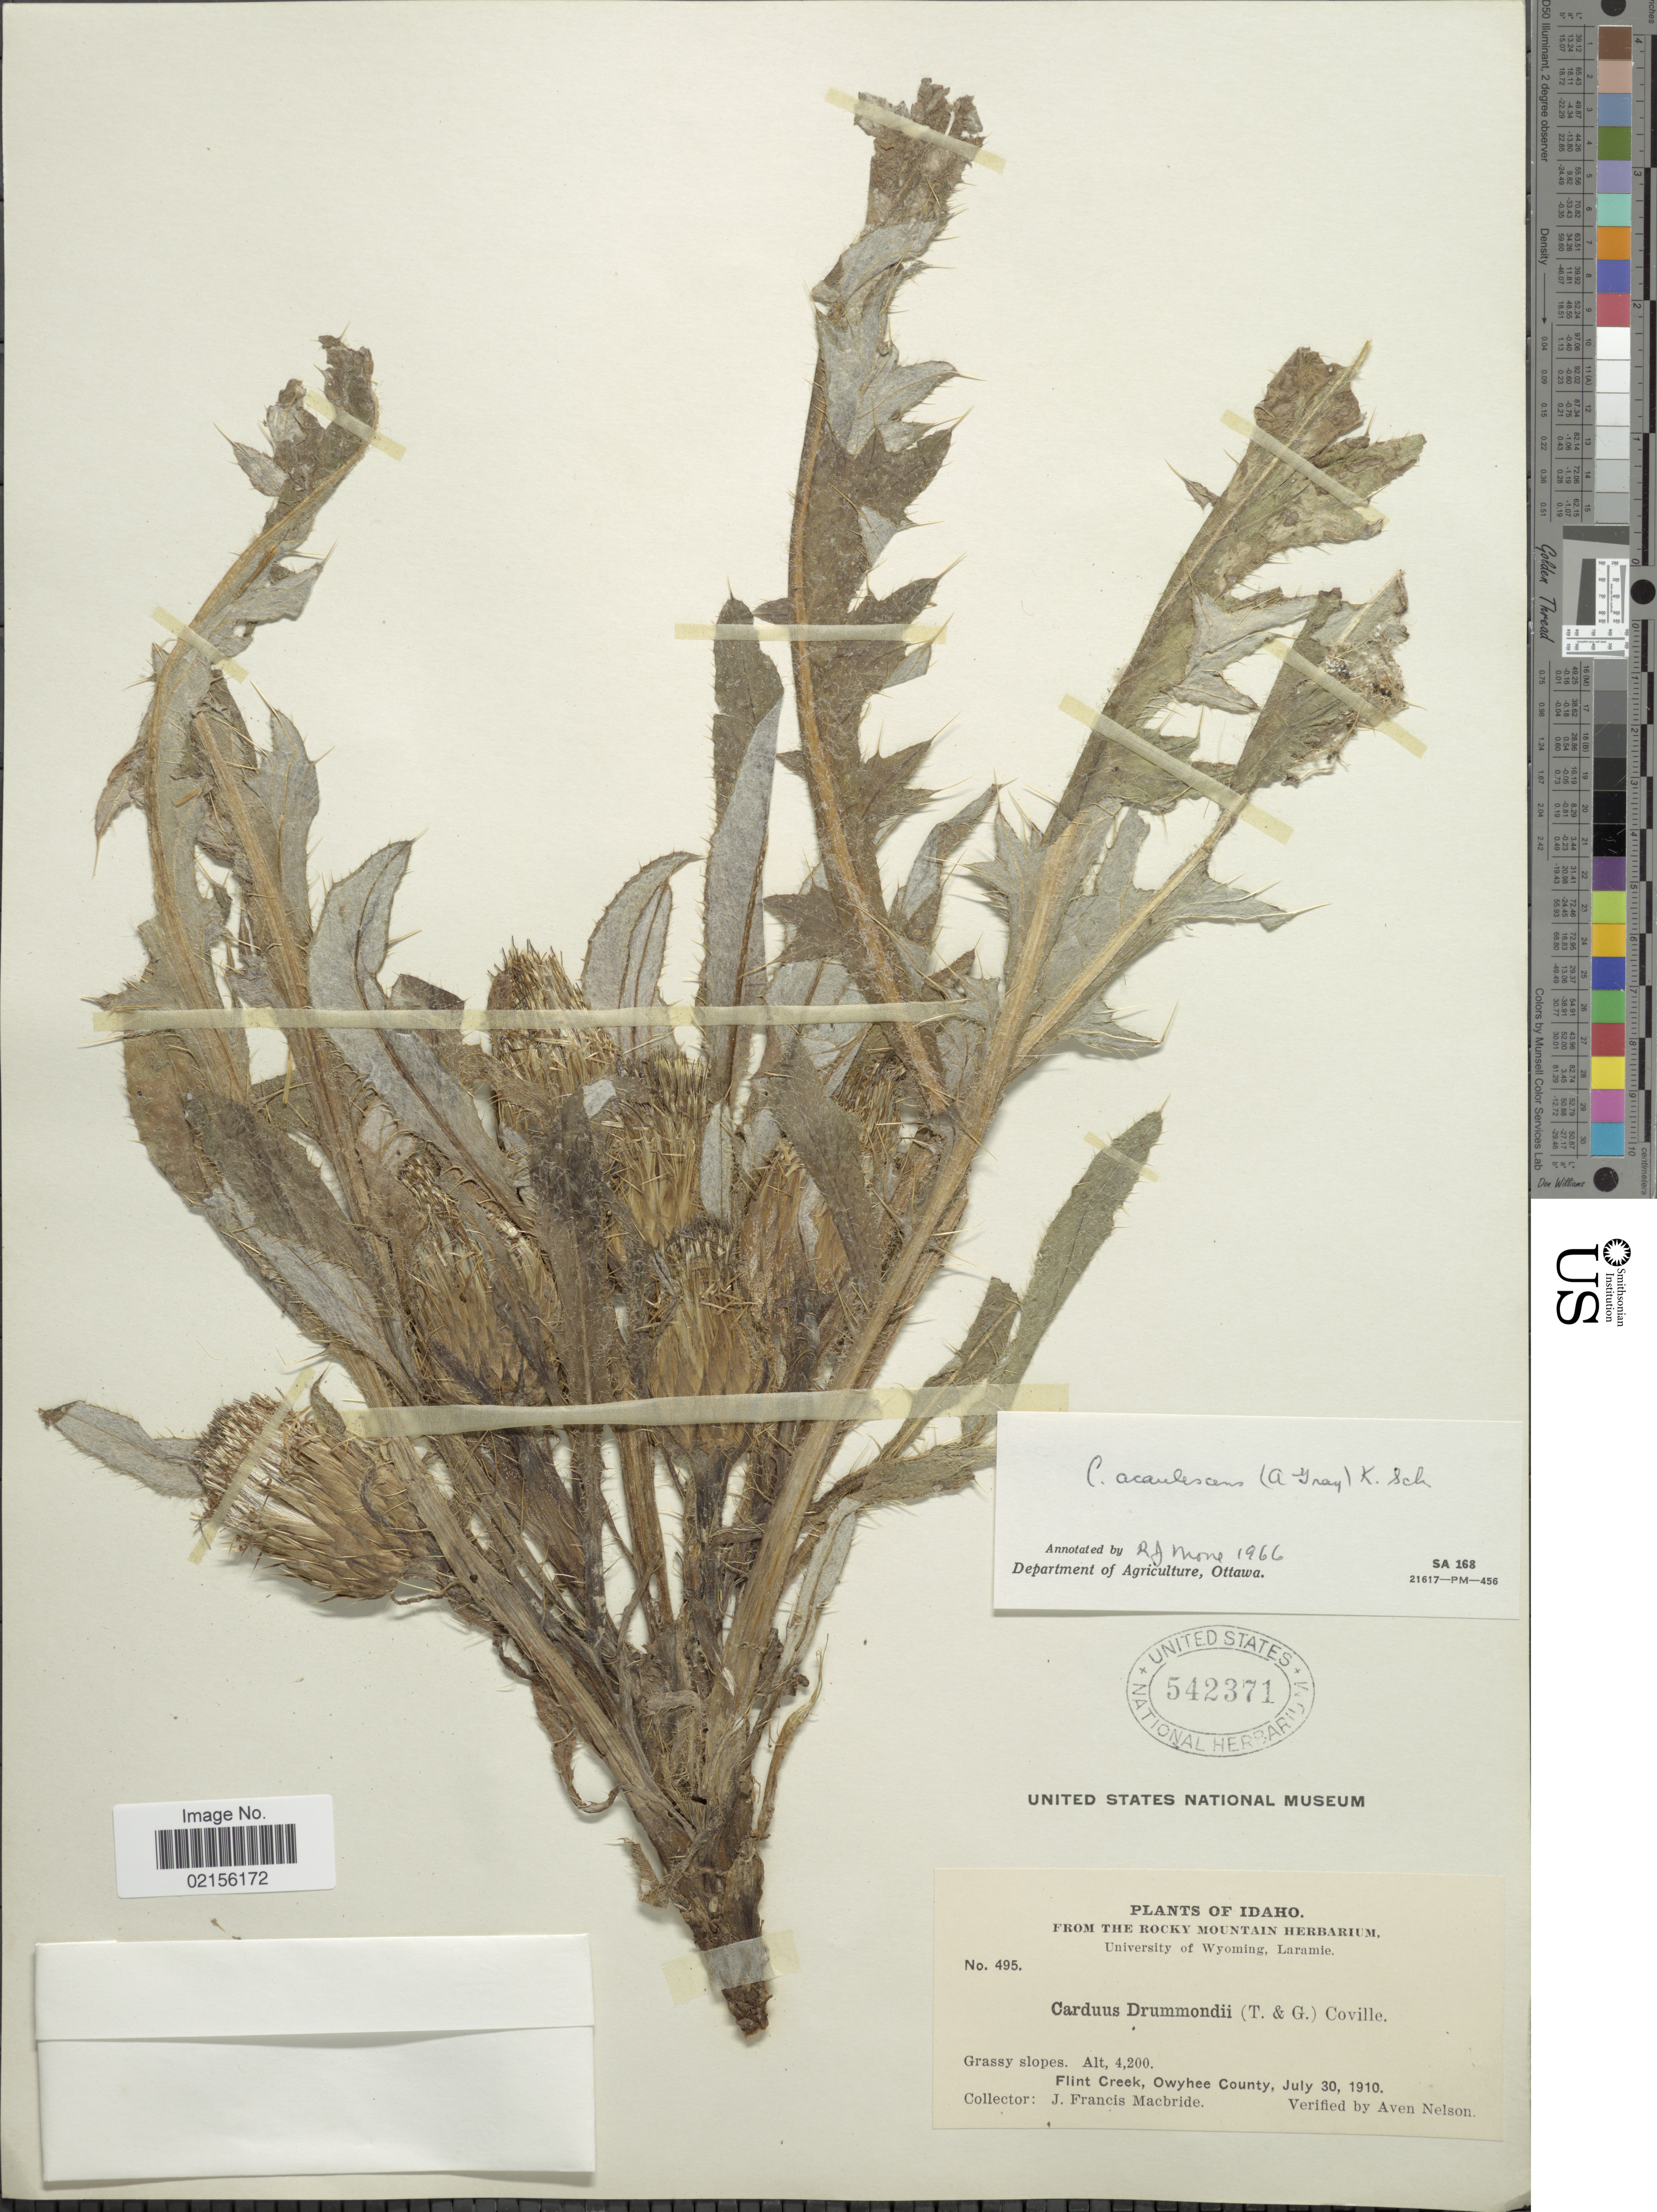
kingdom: Plantae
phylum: Tracheophyta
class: Magnoliopsida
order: Asterales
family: Asteraceae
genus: Cirsium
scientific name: Cirsium scariosum var. americanum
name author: (A. Gray) D.J. Keil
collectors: J. F. Macbride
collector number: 495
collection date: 1910-07-30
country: United States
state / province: Idaho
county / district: Owyhee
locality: Grassy slopes. Flint Creek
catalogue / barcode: US 542371